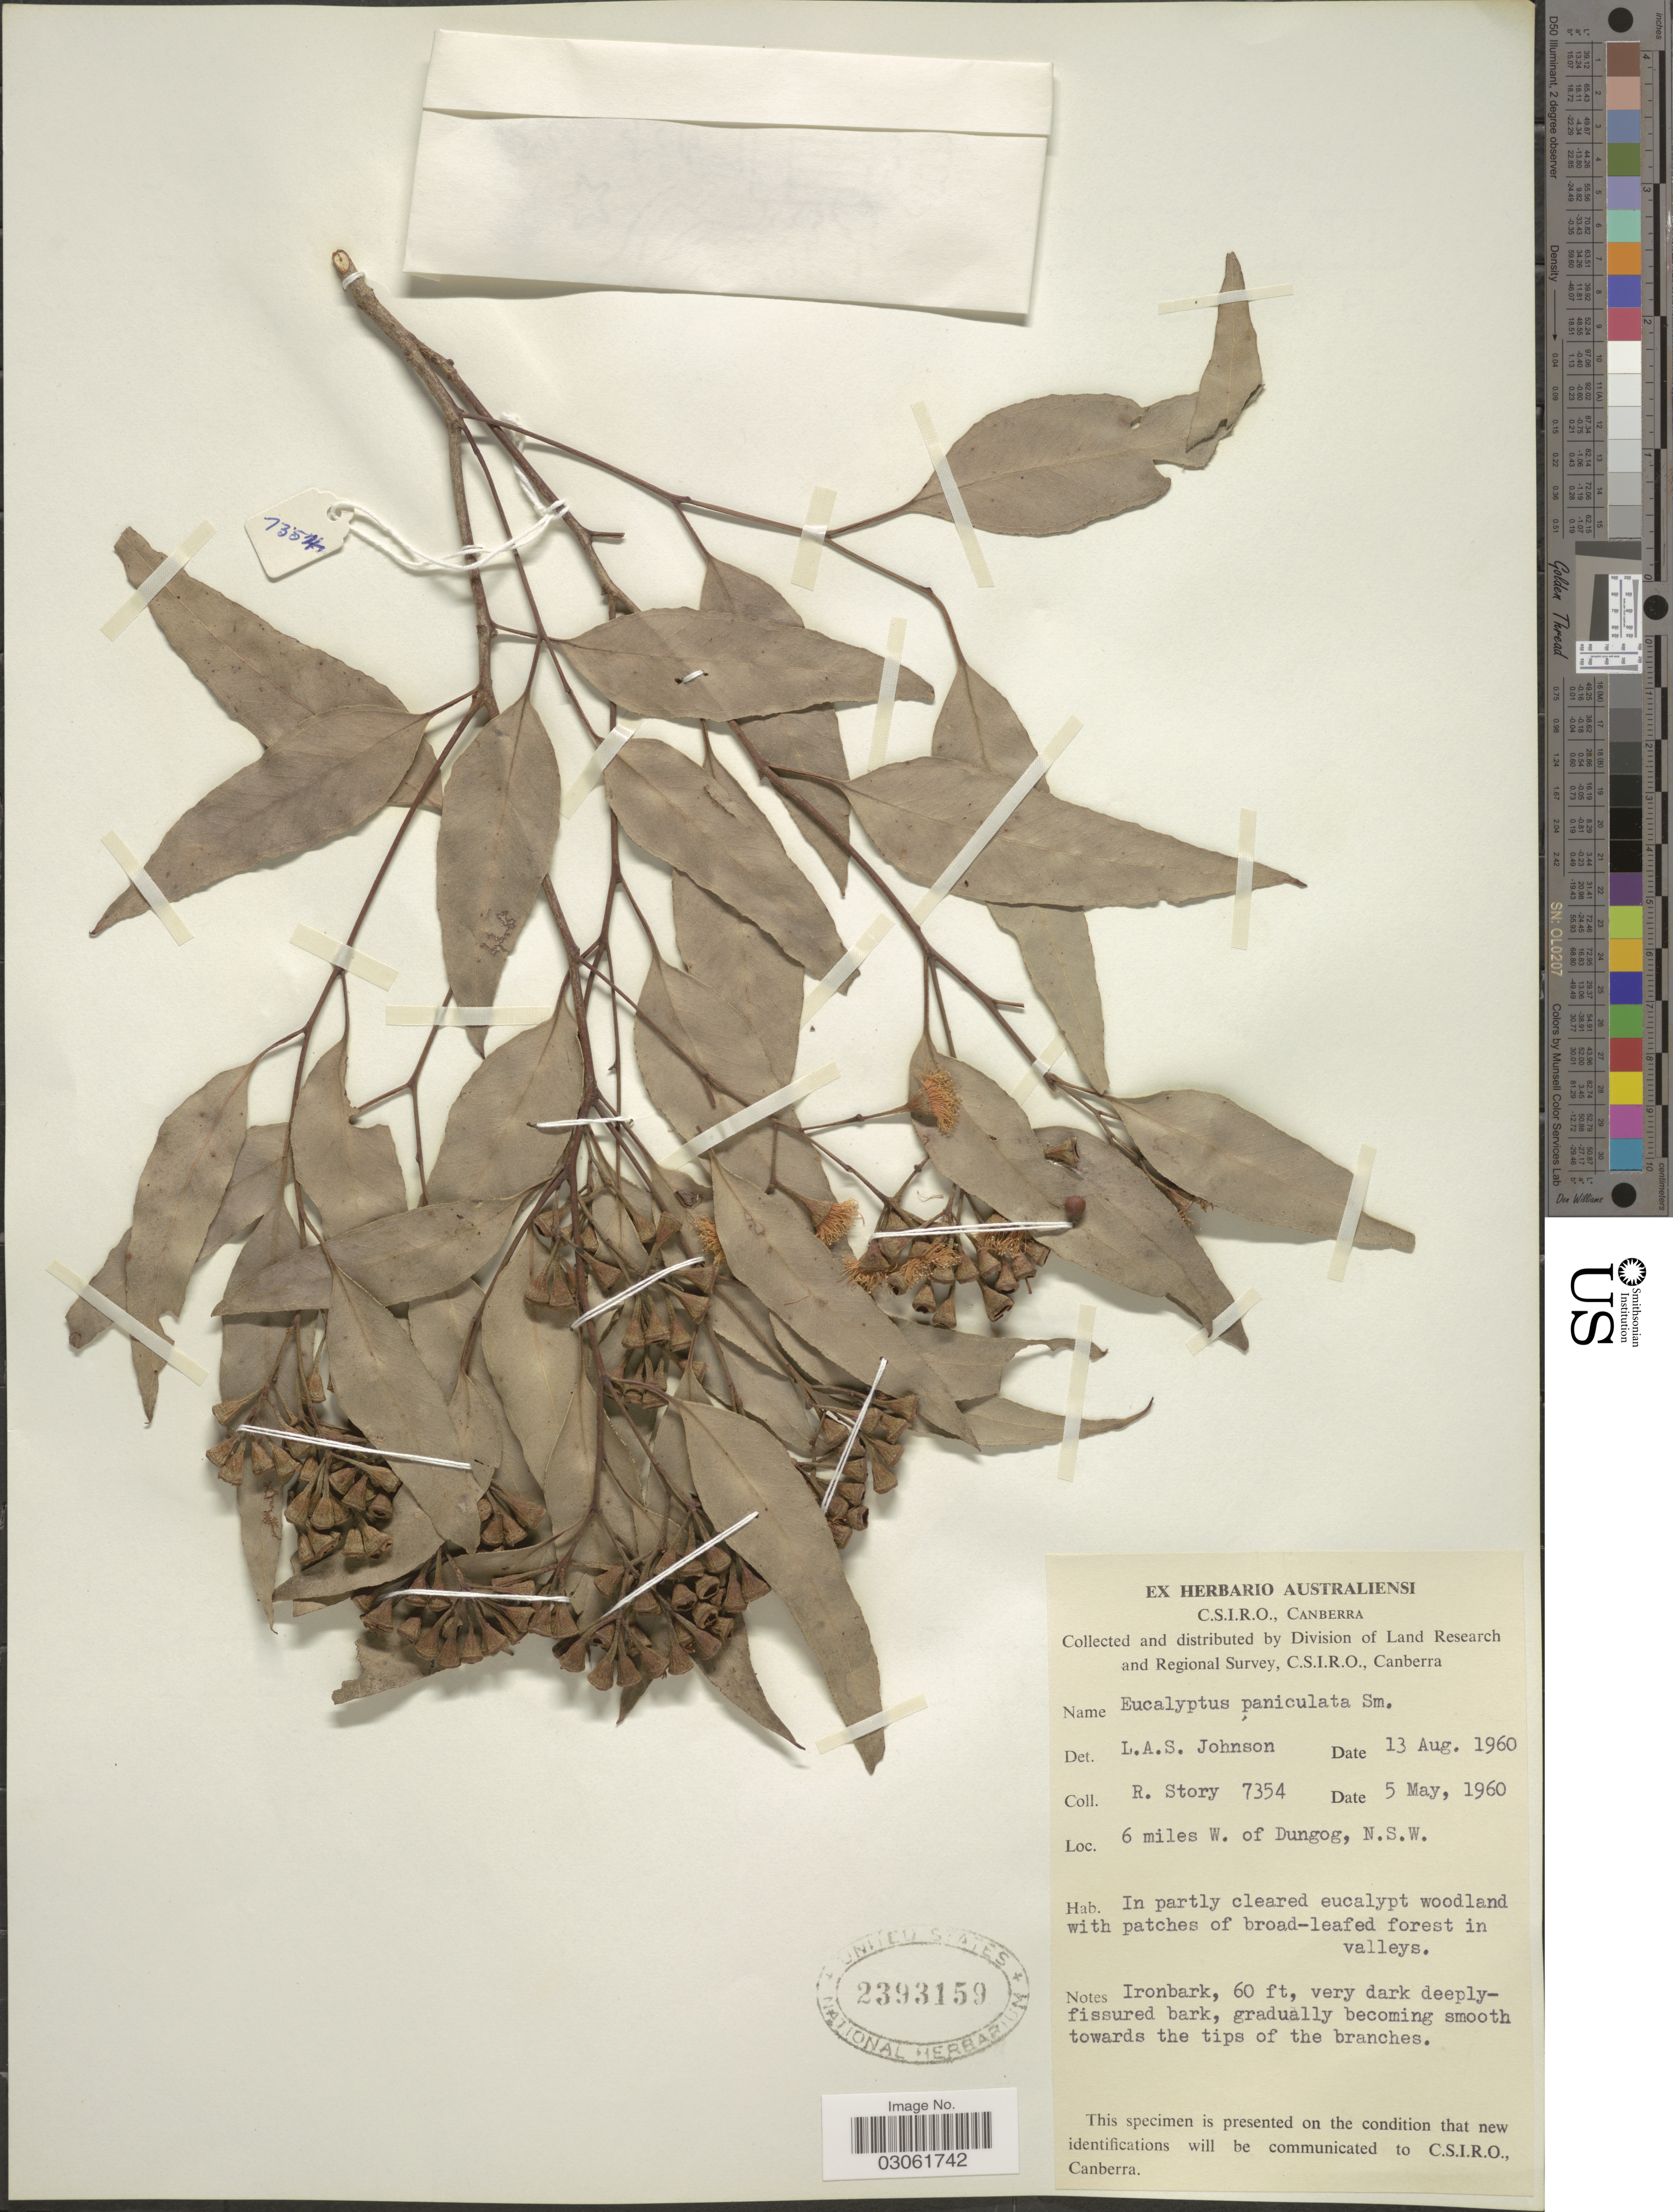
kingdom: Plantae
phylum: Tracheophyta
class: Magnoliopsida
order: Myrtales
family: Myrtaceae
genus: Eucalyptus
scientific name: Eucalyptus paniculata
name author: Sm.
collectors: R. Story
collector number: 7354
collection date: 1960-05-05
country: Australia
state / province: New South Wales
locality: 6 miles W. of Dungog.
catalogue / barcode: US 2393159